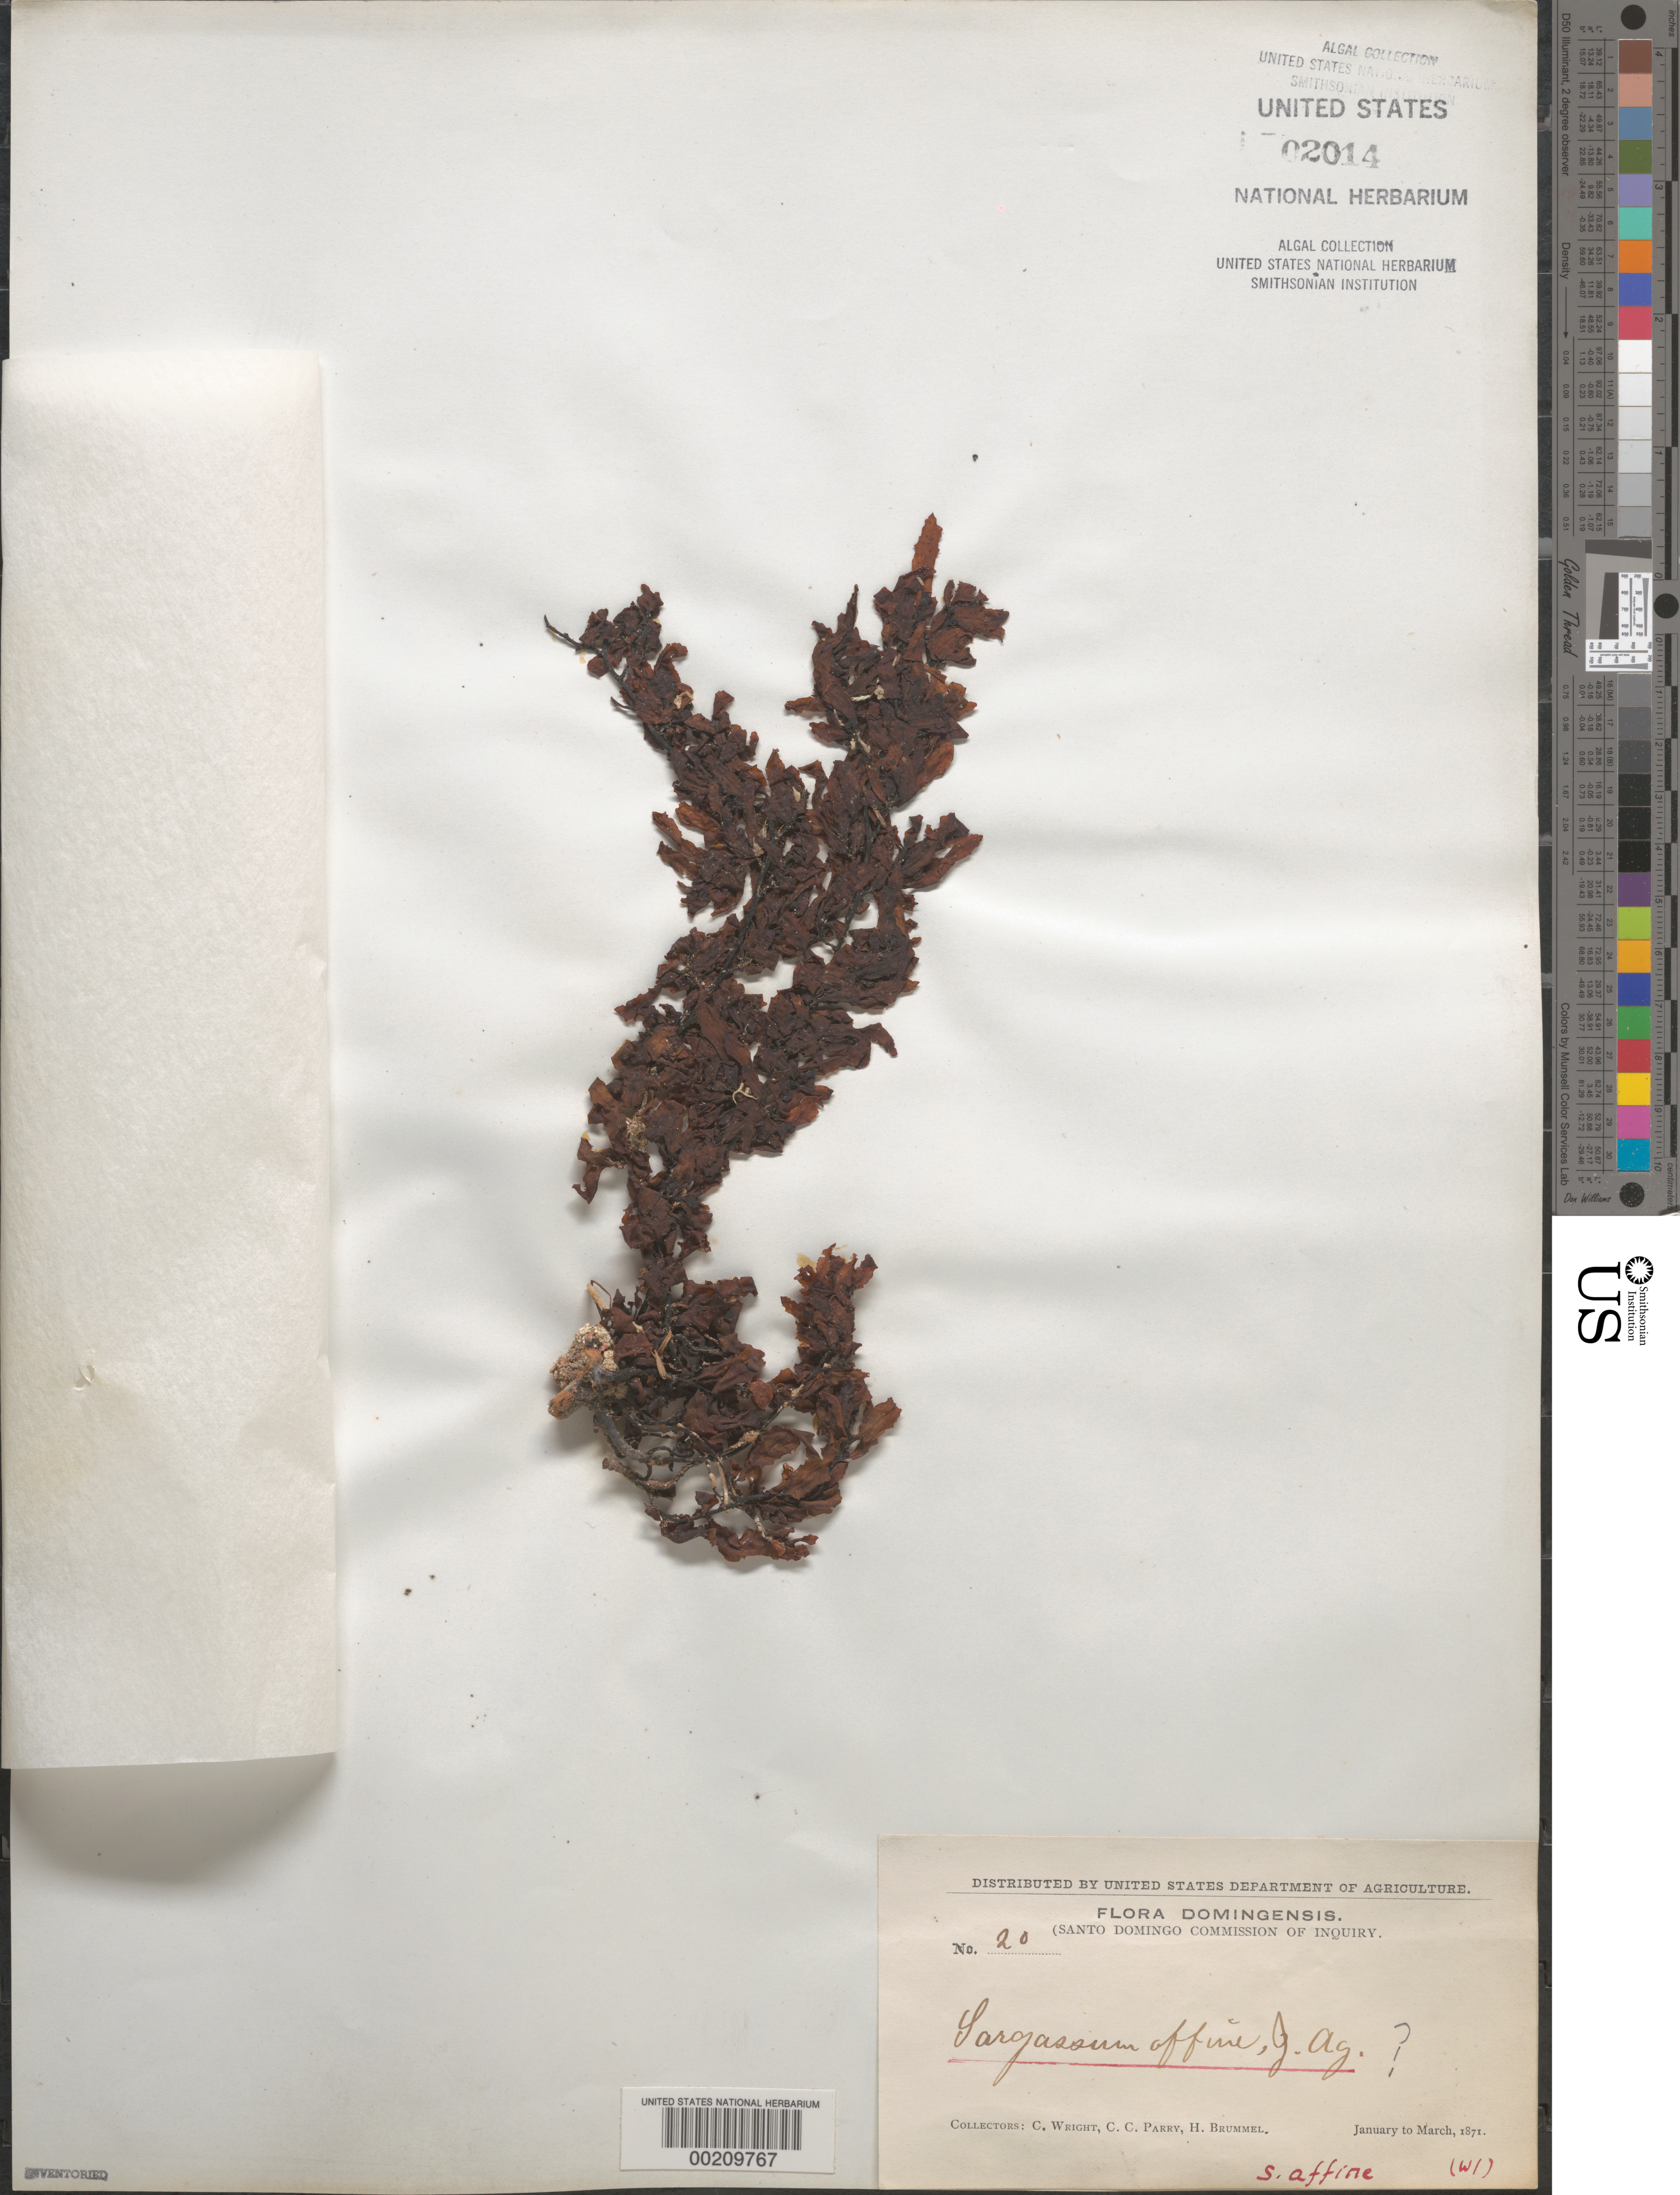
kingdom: Chromista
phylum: Ochrophyta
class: Phaeophyceae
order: Fucales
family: Sargassaceae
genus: Sargassum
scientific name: Sargassum filipendula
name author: C. Agardh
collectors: C. Wright, C. C. Parry & H. Brummel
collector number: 20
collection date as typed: Jan 1871 to -- Mar 1871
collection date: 1871-01/1871-03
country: Dominican Republic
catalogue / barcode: US 2014